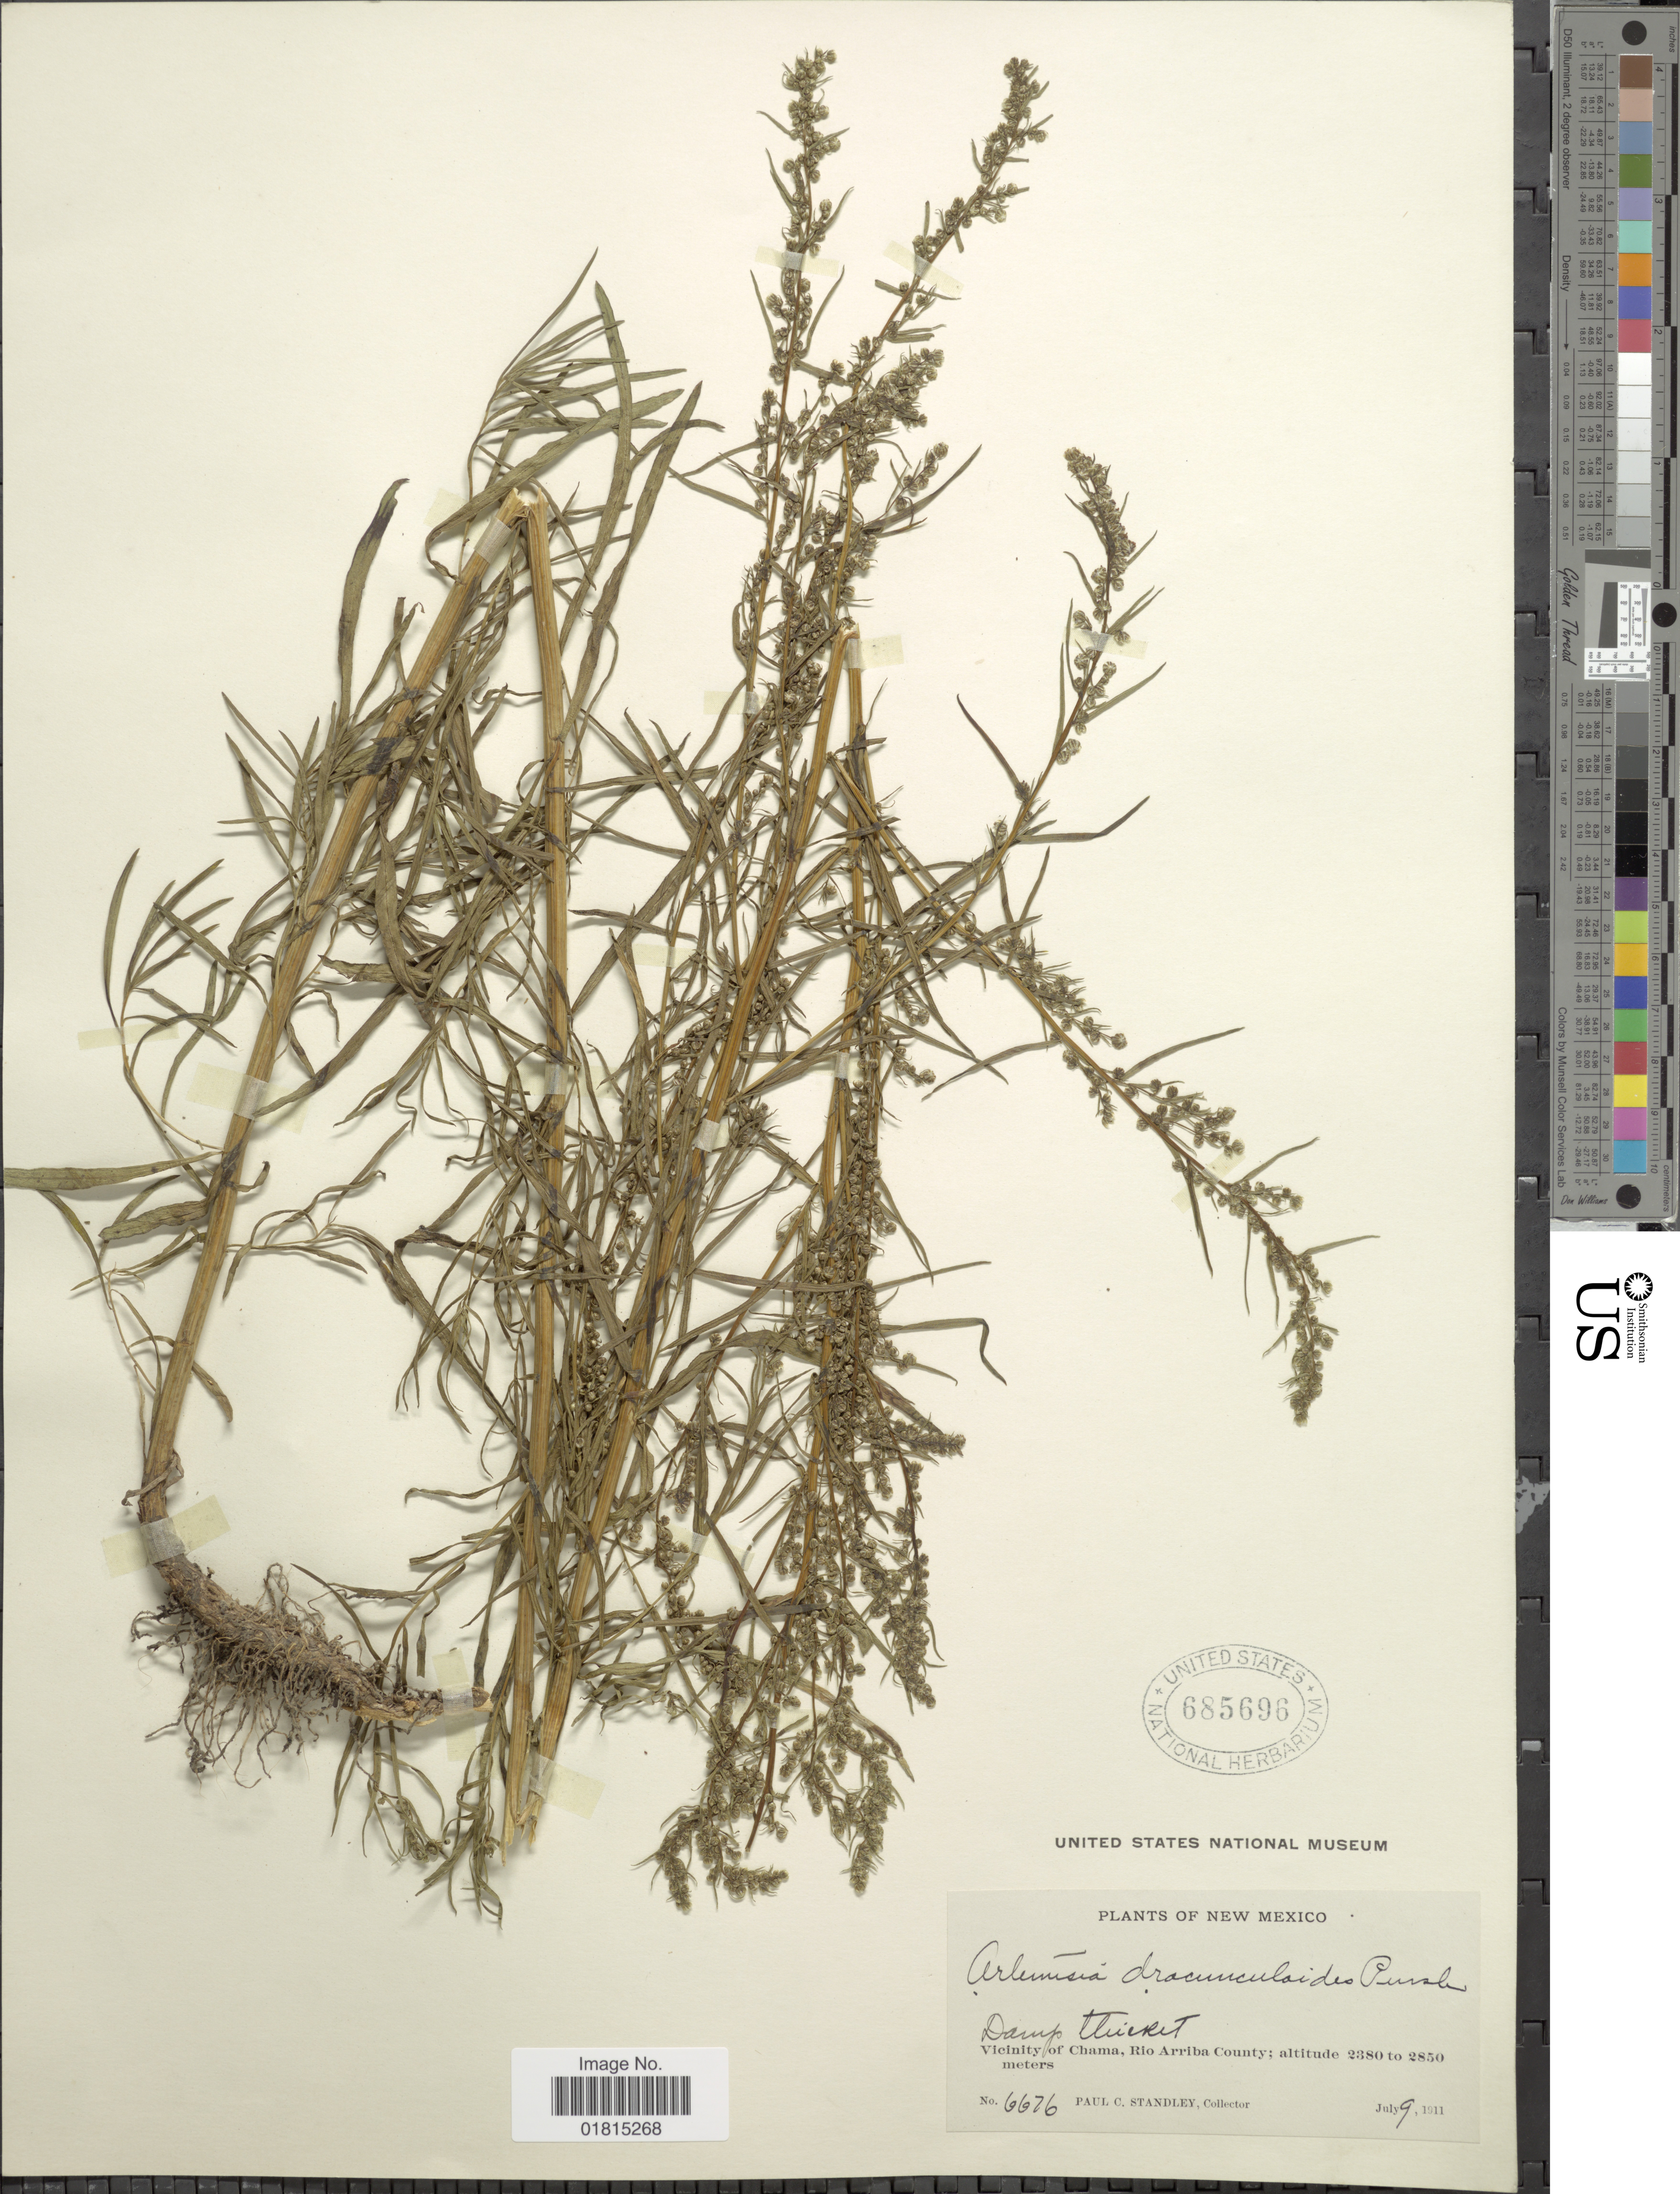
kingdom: Plantae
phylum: Tracheophyta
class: Magnoliopsida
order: Asterales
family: Asteraceae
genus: Artemisia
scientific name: Artemisia dracunculoides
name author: Pursh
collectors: P. C. Standley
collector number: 6676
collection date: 1911-07-09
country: United States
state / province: New Mexico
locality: Damp thicket. Vicinity of Chama, Rio Arriba County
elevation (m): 2380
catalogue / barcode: US 685696